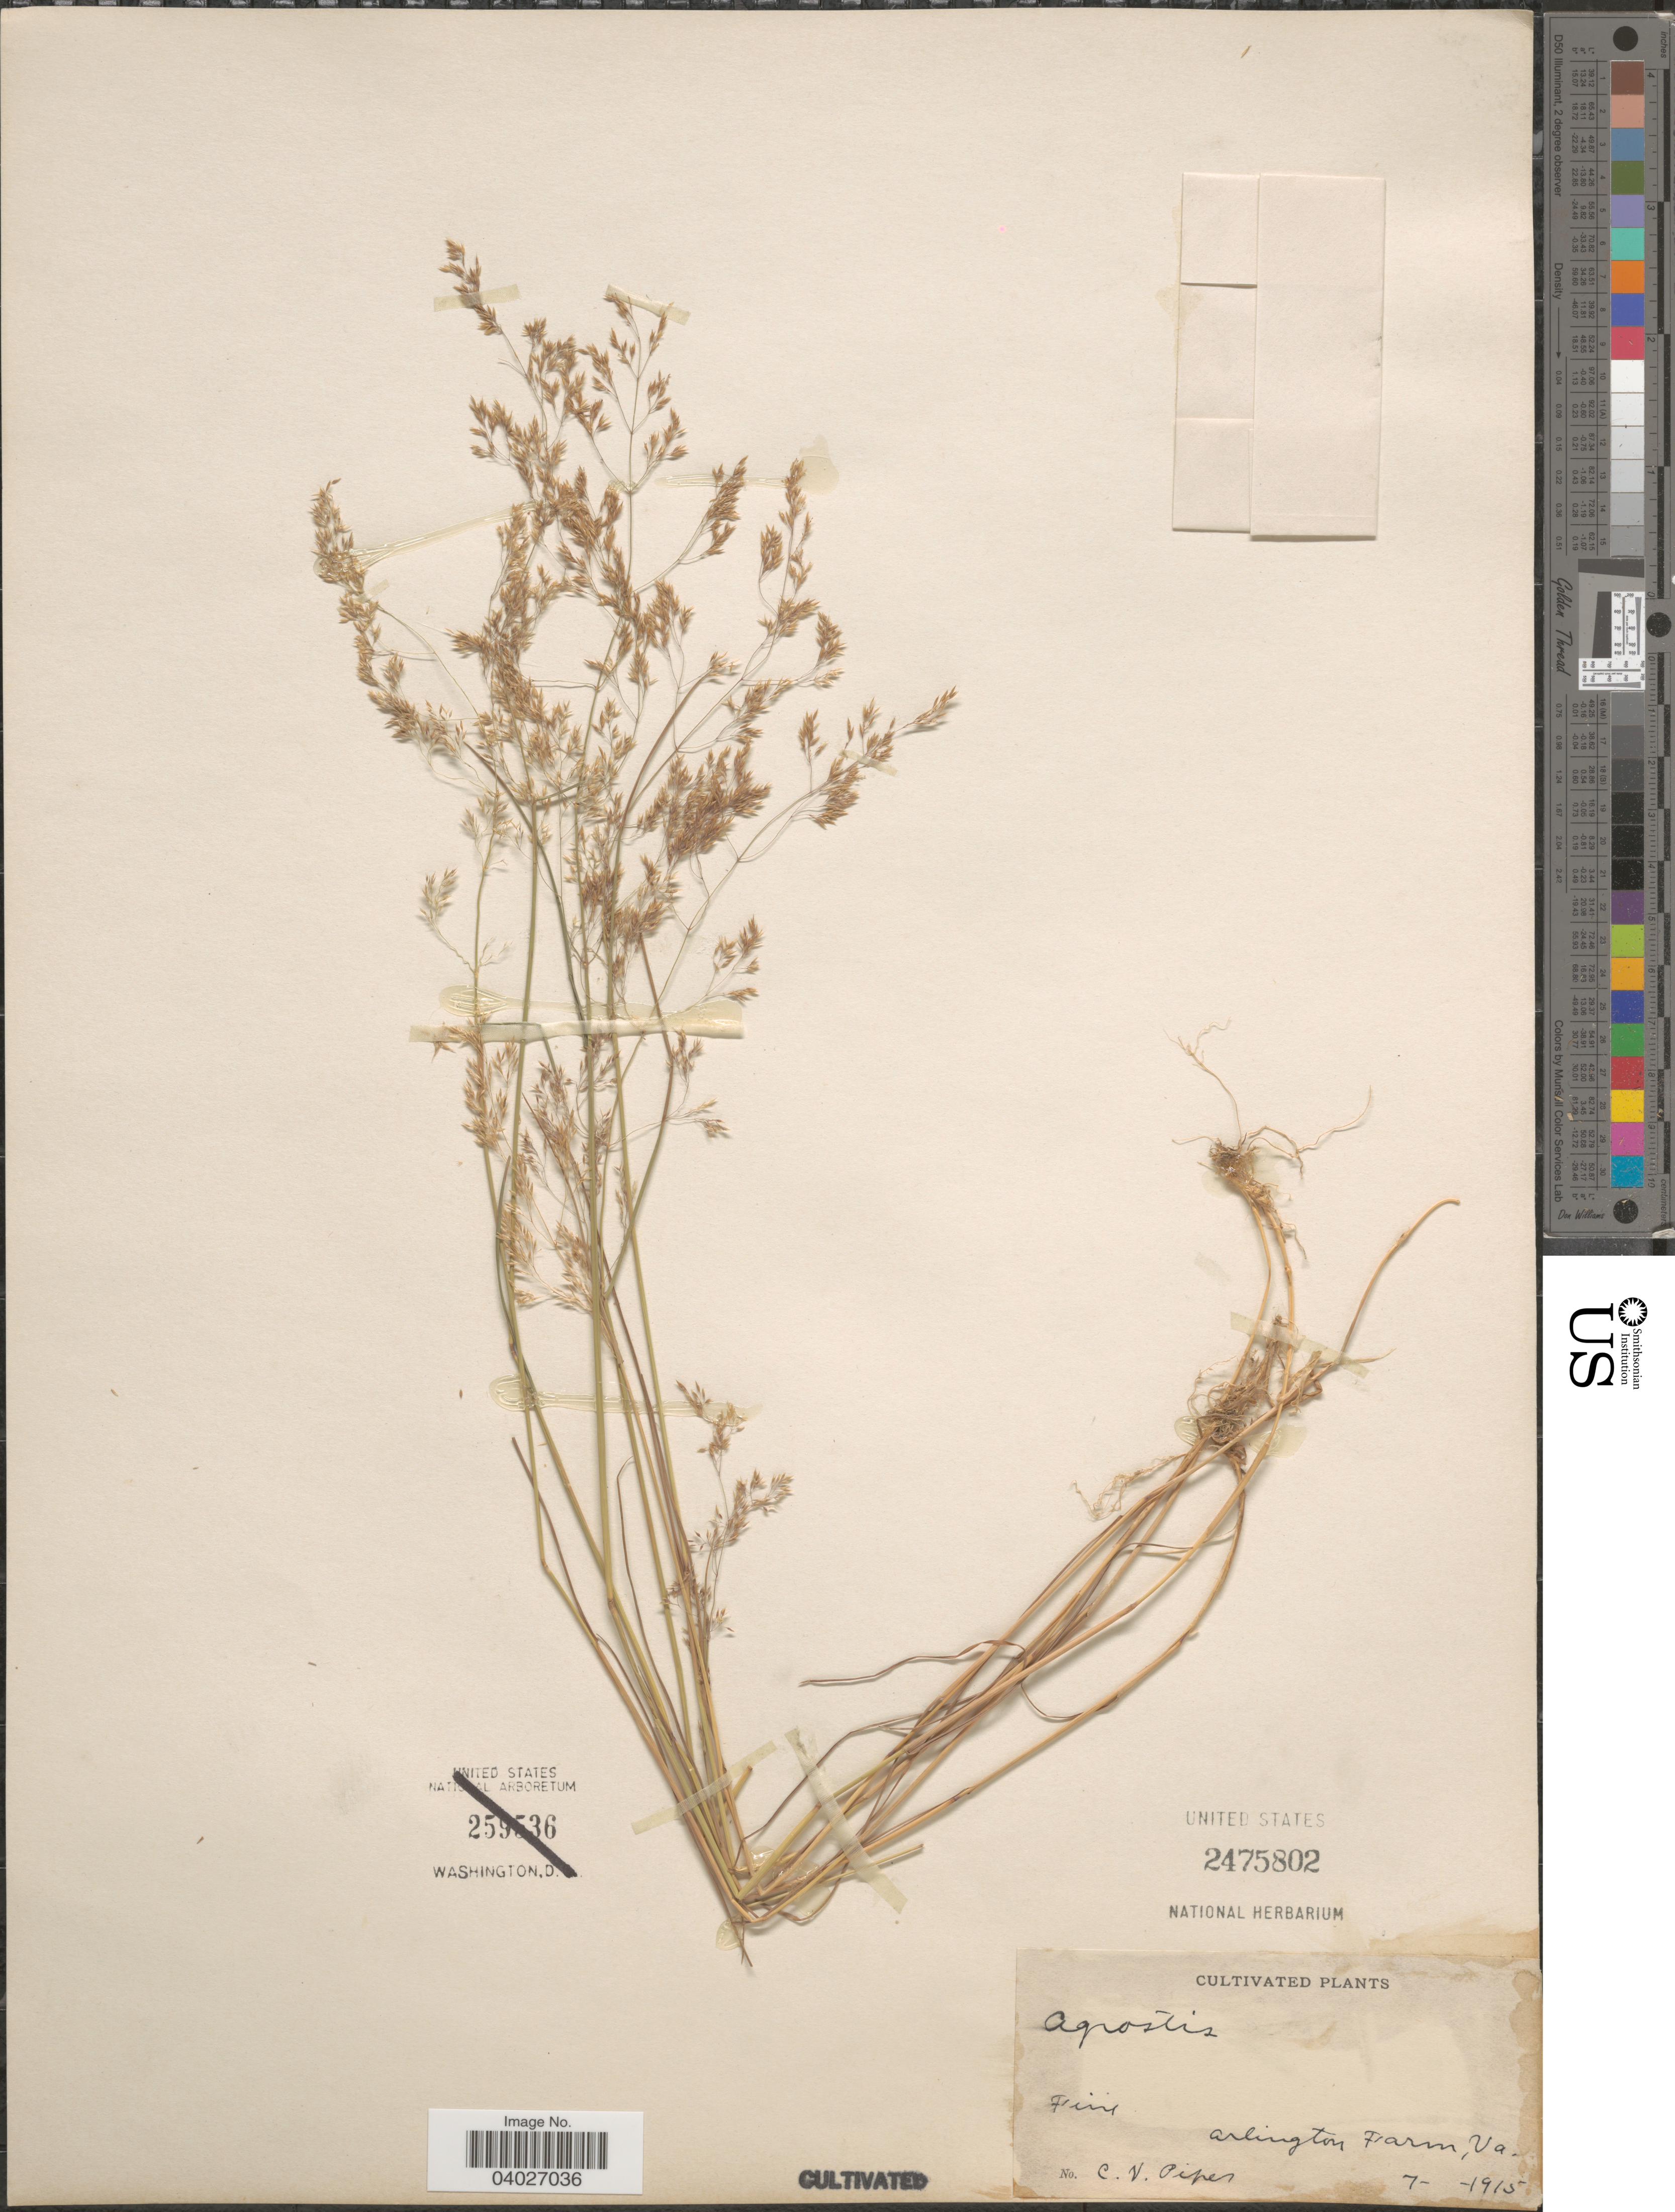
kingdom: Plantae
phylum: Tracheophyta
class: Liliopsida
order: Poales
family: Poaceae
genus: Agrostis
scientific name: Agrostis sp.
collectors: C. V. Piper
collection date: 1915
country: United States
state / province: Virginia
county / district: Arlington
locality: Arlington Farm.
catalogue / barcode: US 2475802